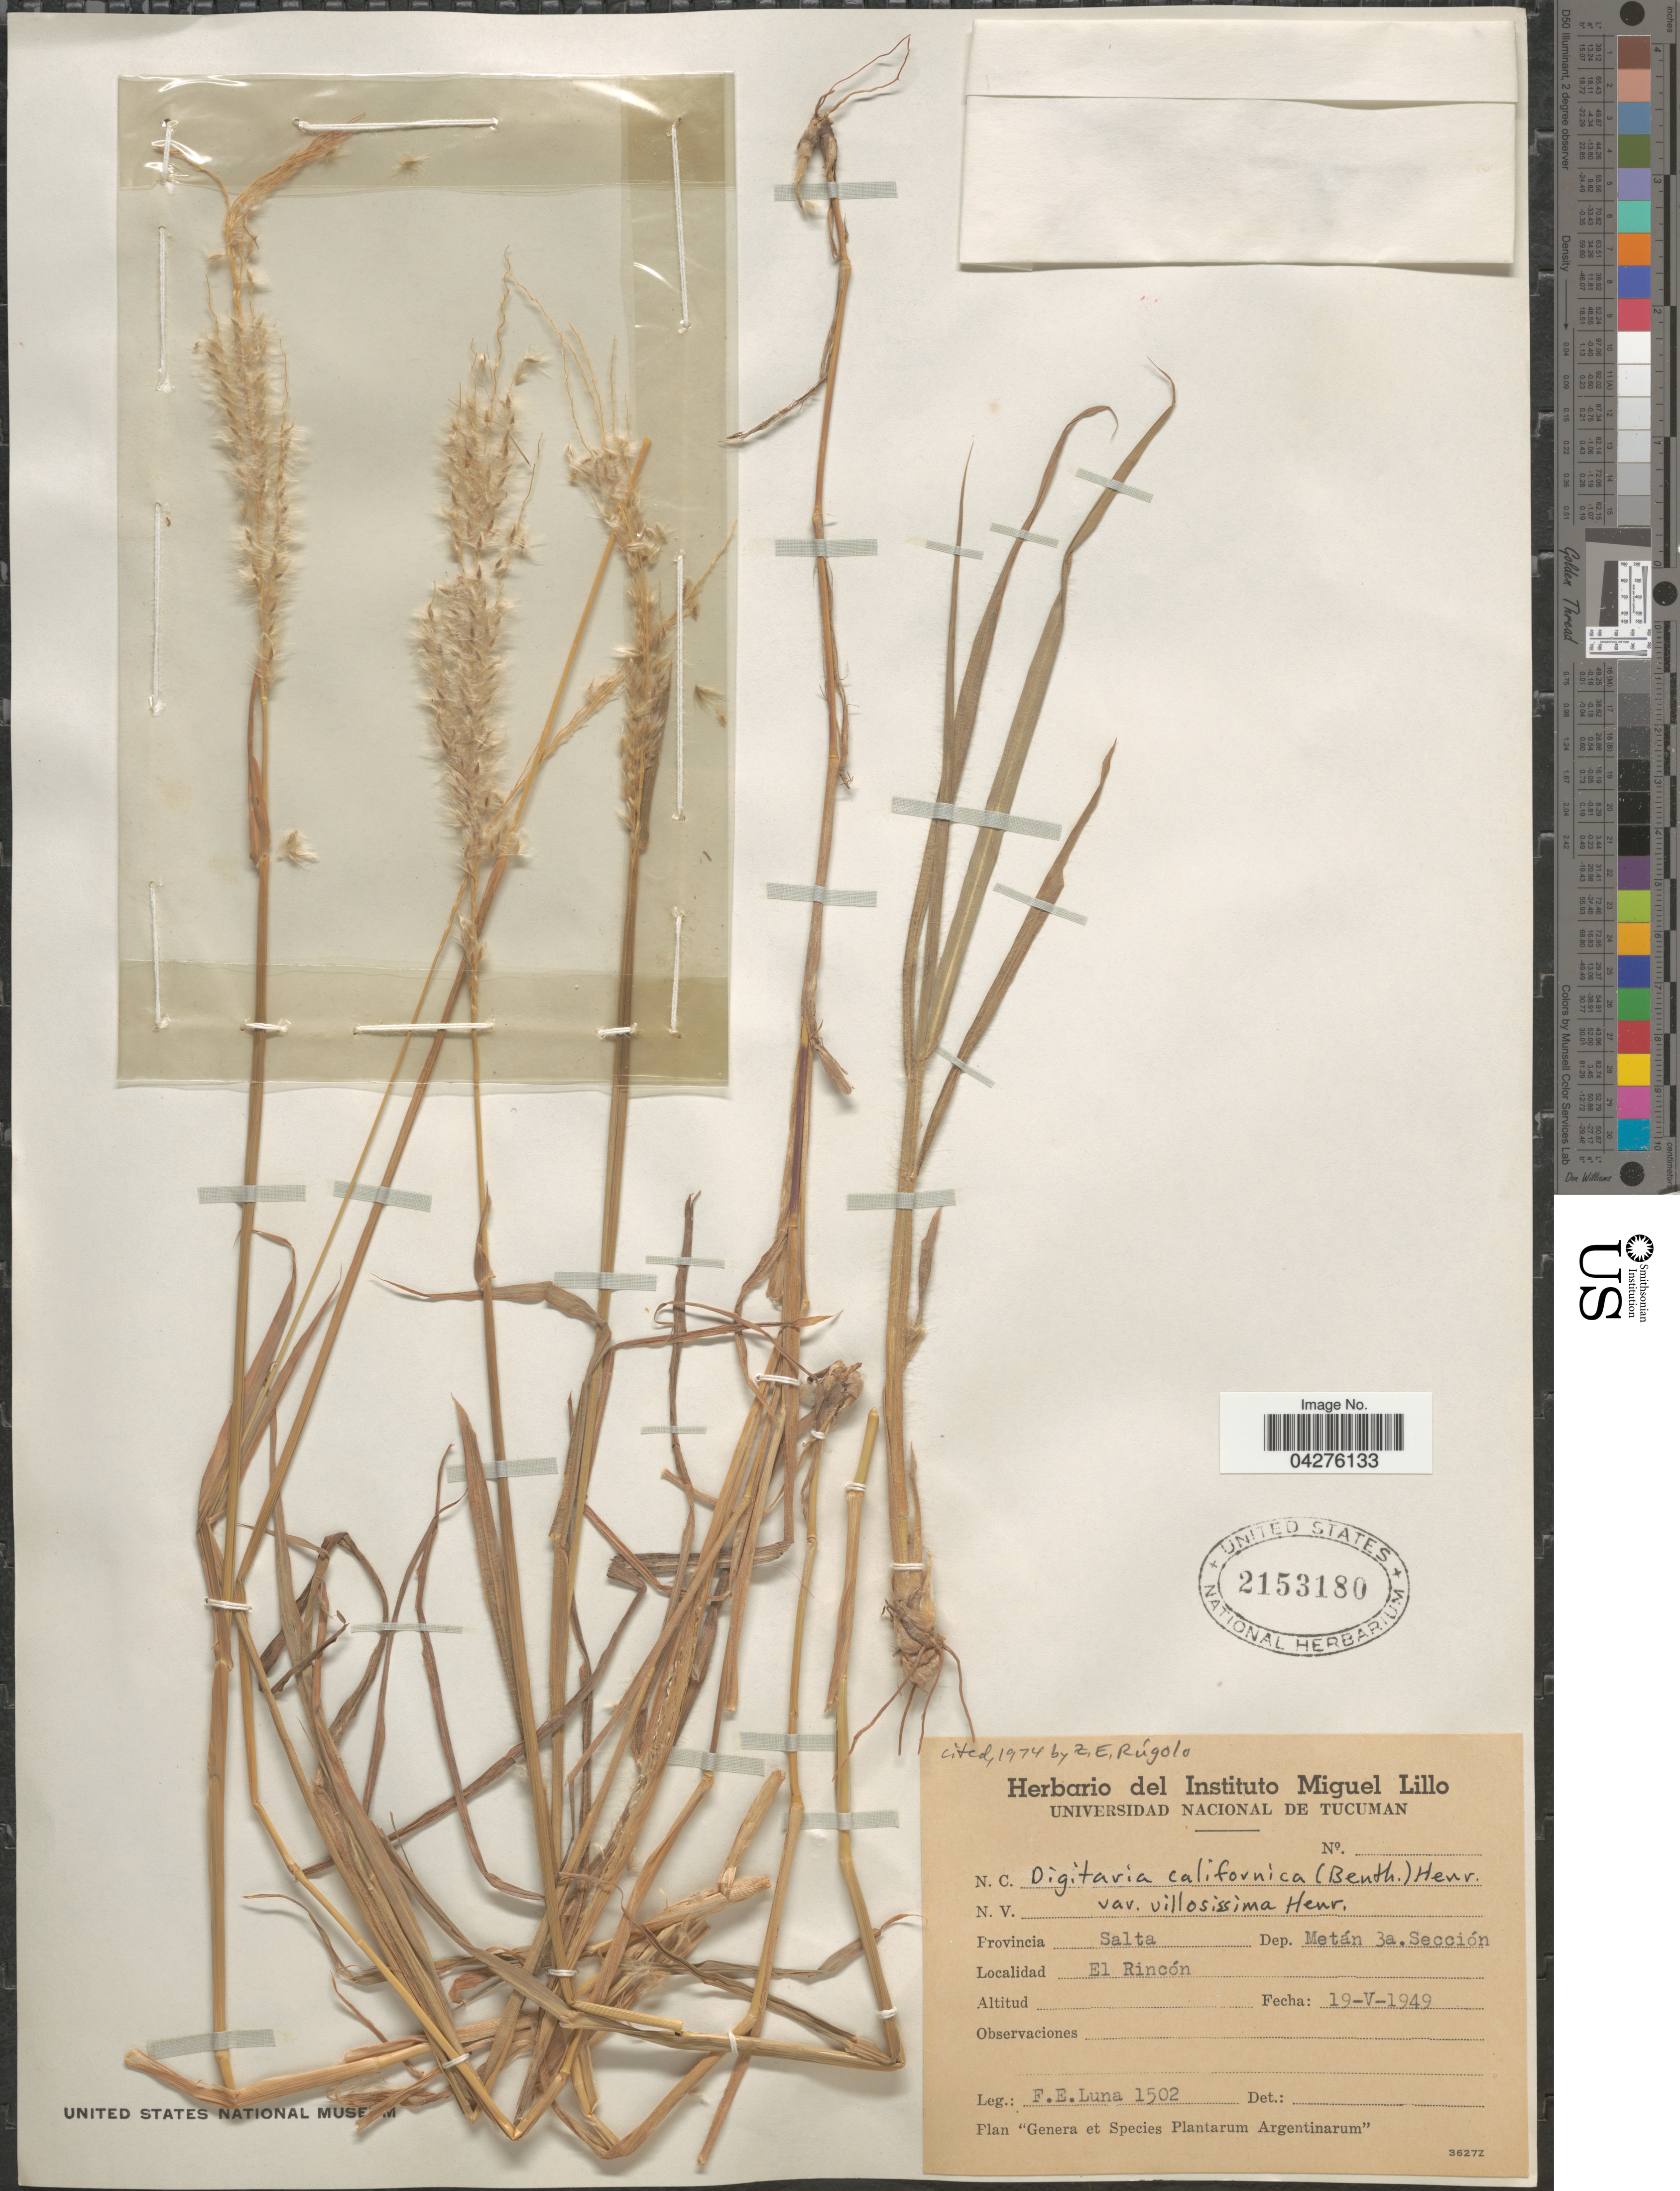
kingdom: Plantae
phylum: Tracheophyta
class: Liliopsida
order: Poales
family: Poaceae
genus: Digitaria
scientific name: Digitaria californica var. villosissima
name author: Henr.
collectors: F. E. Luna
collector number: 1502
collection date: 1949-05-19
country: Argentina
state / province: Salta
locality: Dep. Metán 3a. Sección. El Rincón.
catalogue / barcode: US 2153180